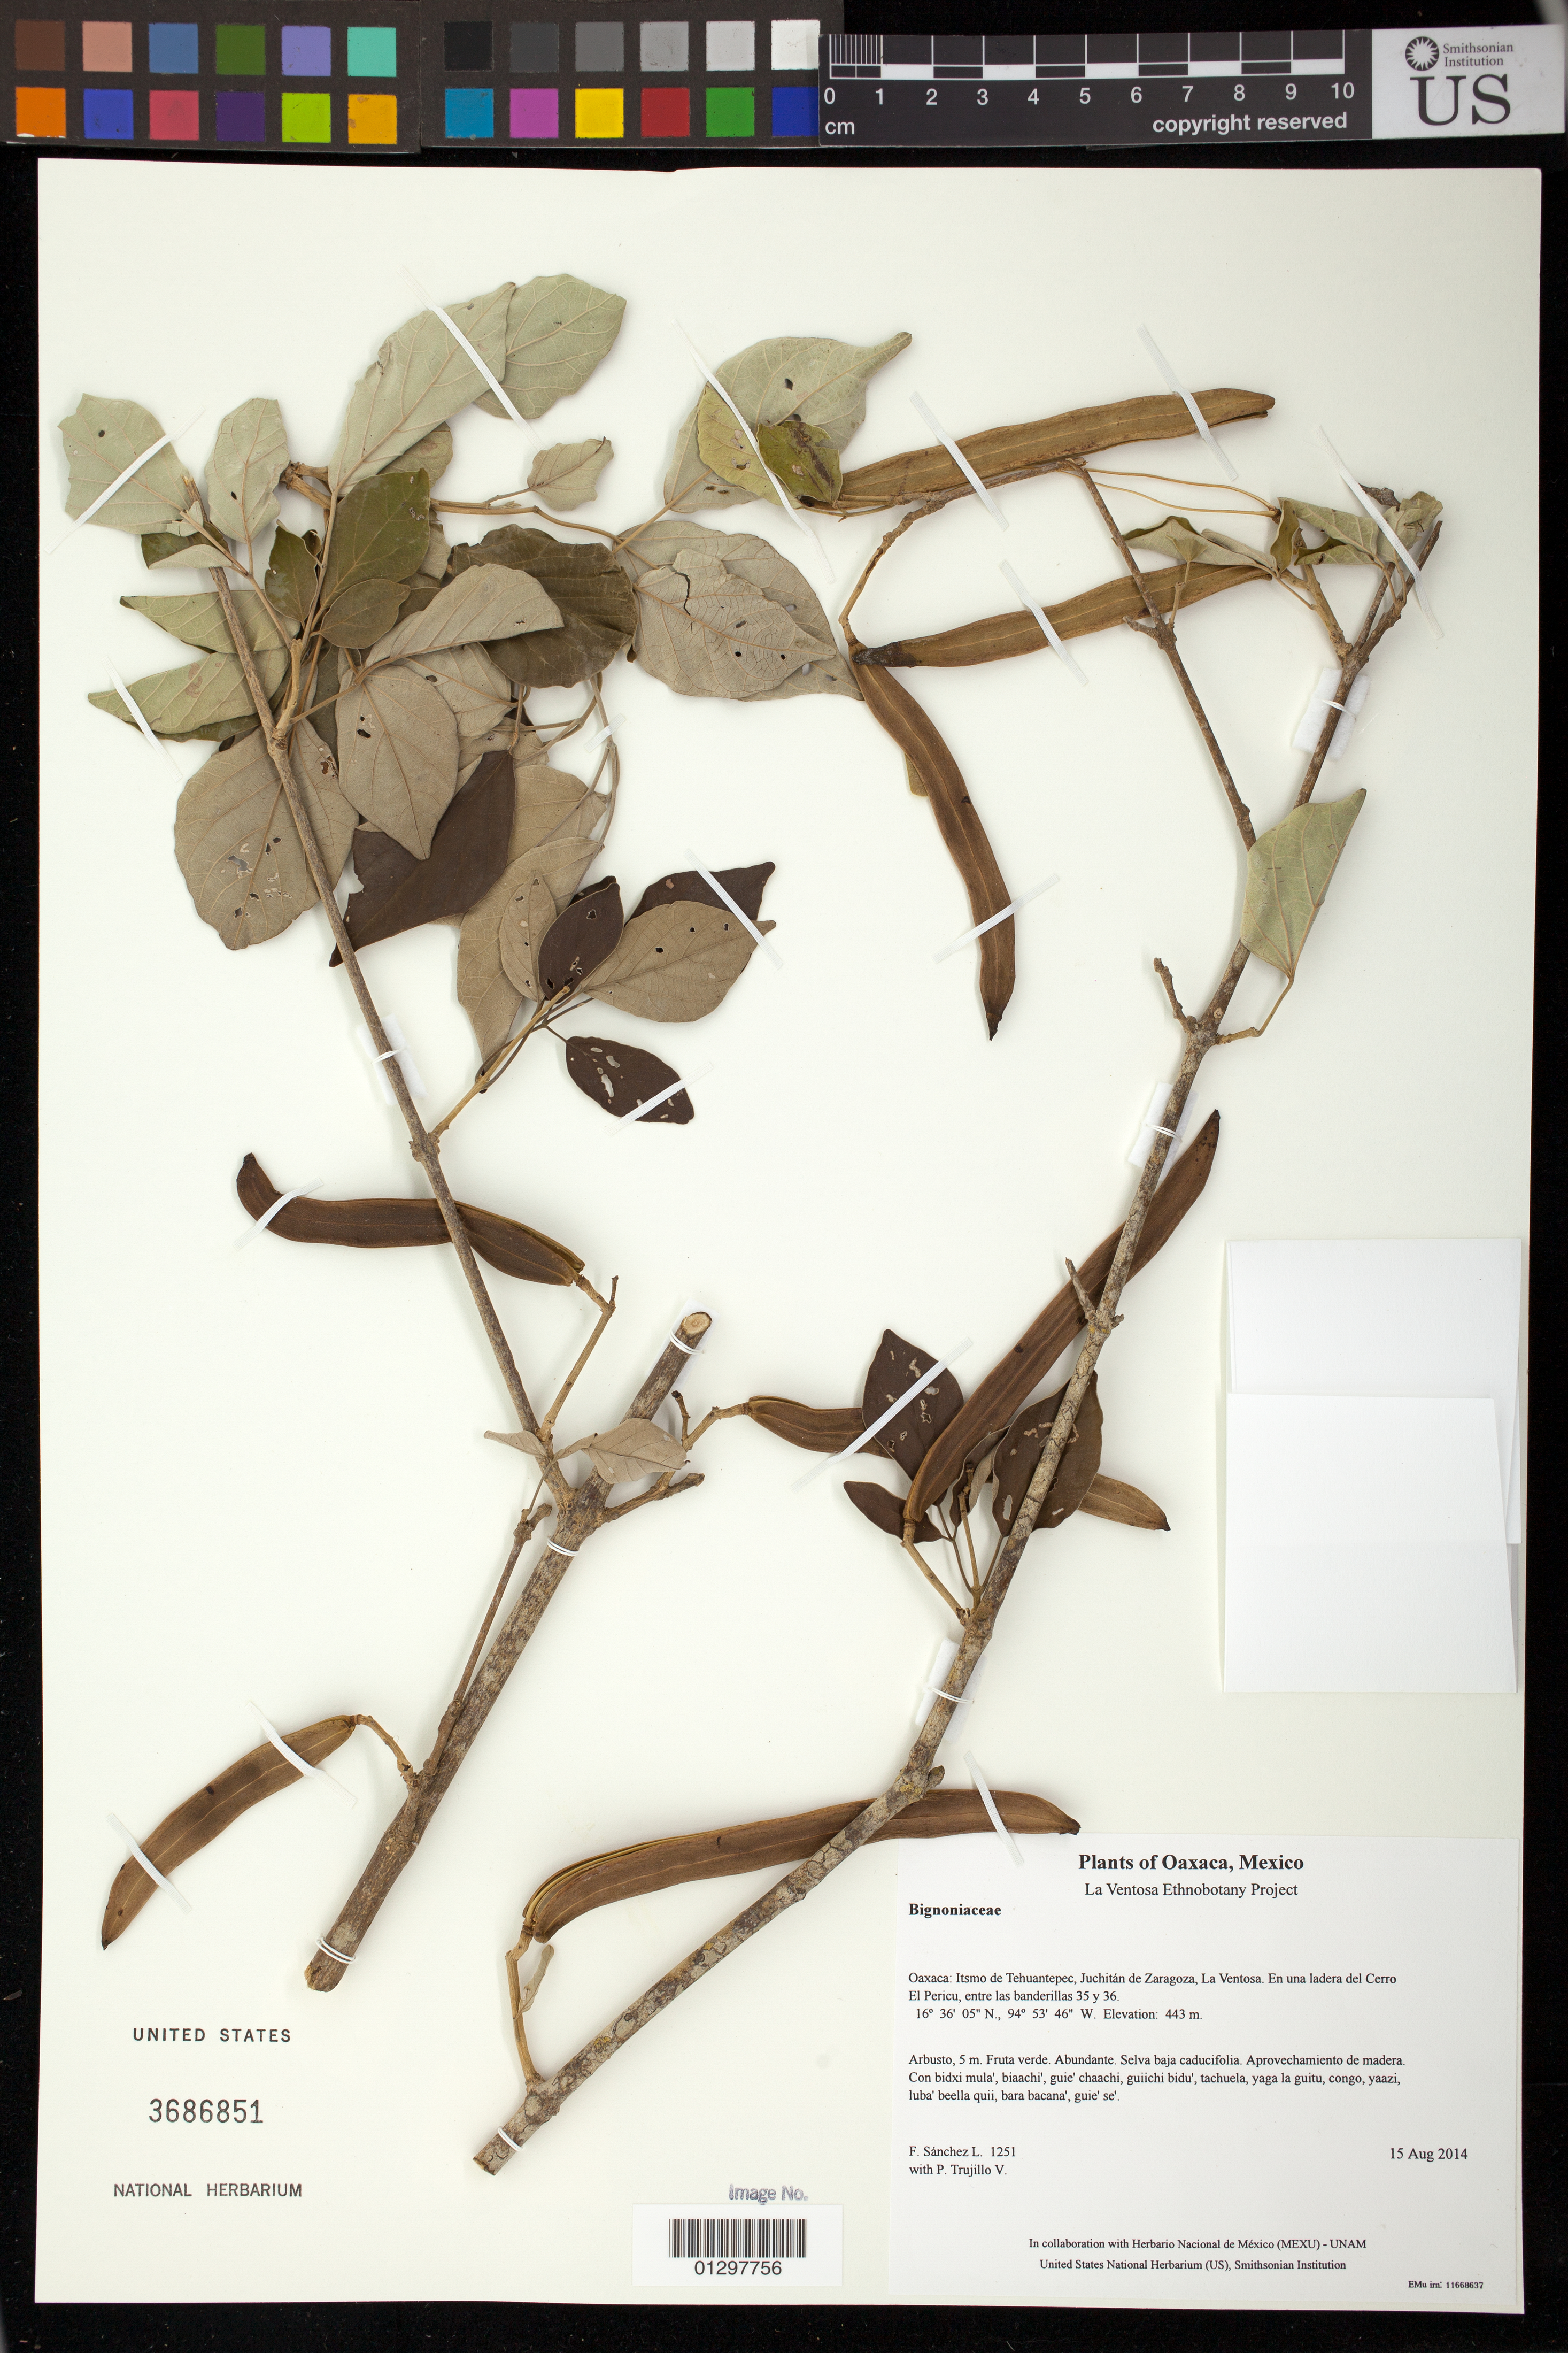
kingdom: Plantae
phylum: Tracheophyta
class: Magnoliopsida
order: Lamiales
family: Bignoniaceae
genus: Fridericia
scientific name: Fridericia pubescens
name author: (L.) L.G. Lohmann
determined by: Strong, M. T., (US), Smithsonian Institution - National Museum of Natural History (UNITED STATES)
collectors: F. Sánchez L. & P. Trujillo V.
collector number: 1251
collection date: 2014-08-15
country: Mexico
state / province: Oaxaca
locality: Itsmo de Tehuantepec, Juchitán de Zaragoza, La Ventosa. En una ladera del Cerro El Pericu, entre las banderillas 35 y 36.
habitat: Selva baja caducifolia. Aprovechamiento de madera.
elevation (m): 443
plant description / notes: JEBOT, MEXU, SERO, SIPI, US; Yaga bandaga. 5 m. Cuaananaxhi naga'. Stale.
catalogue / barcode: US 3686851